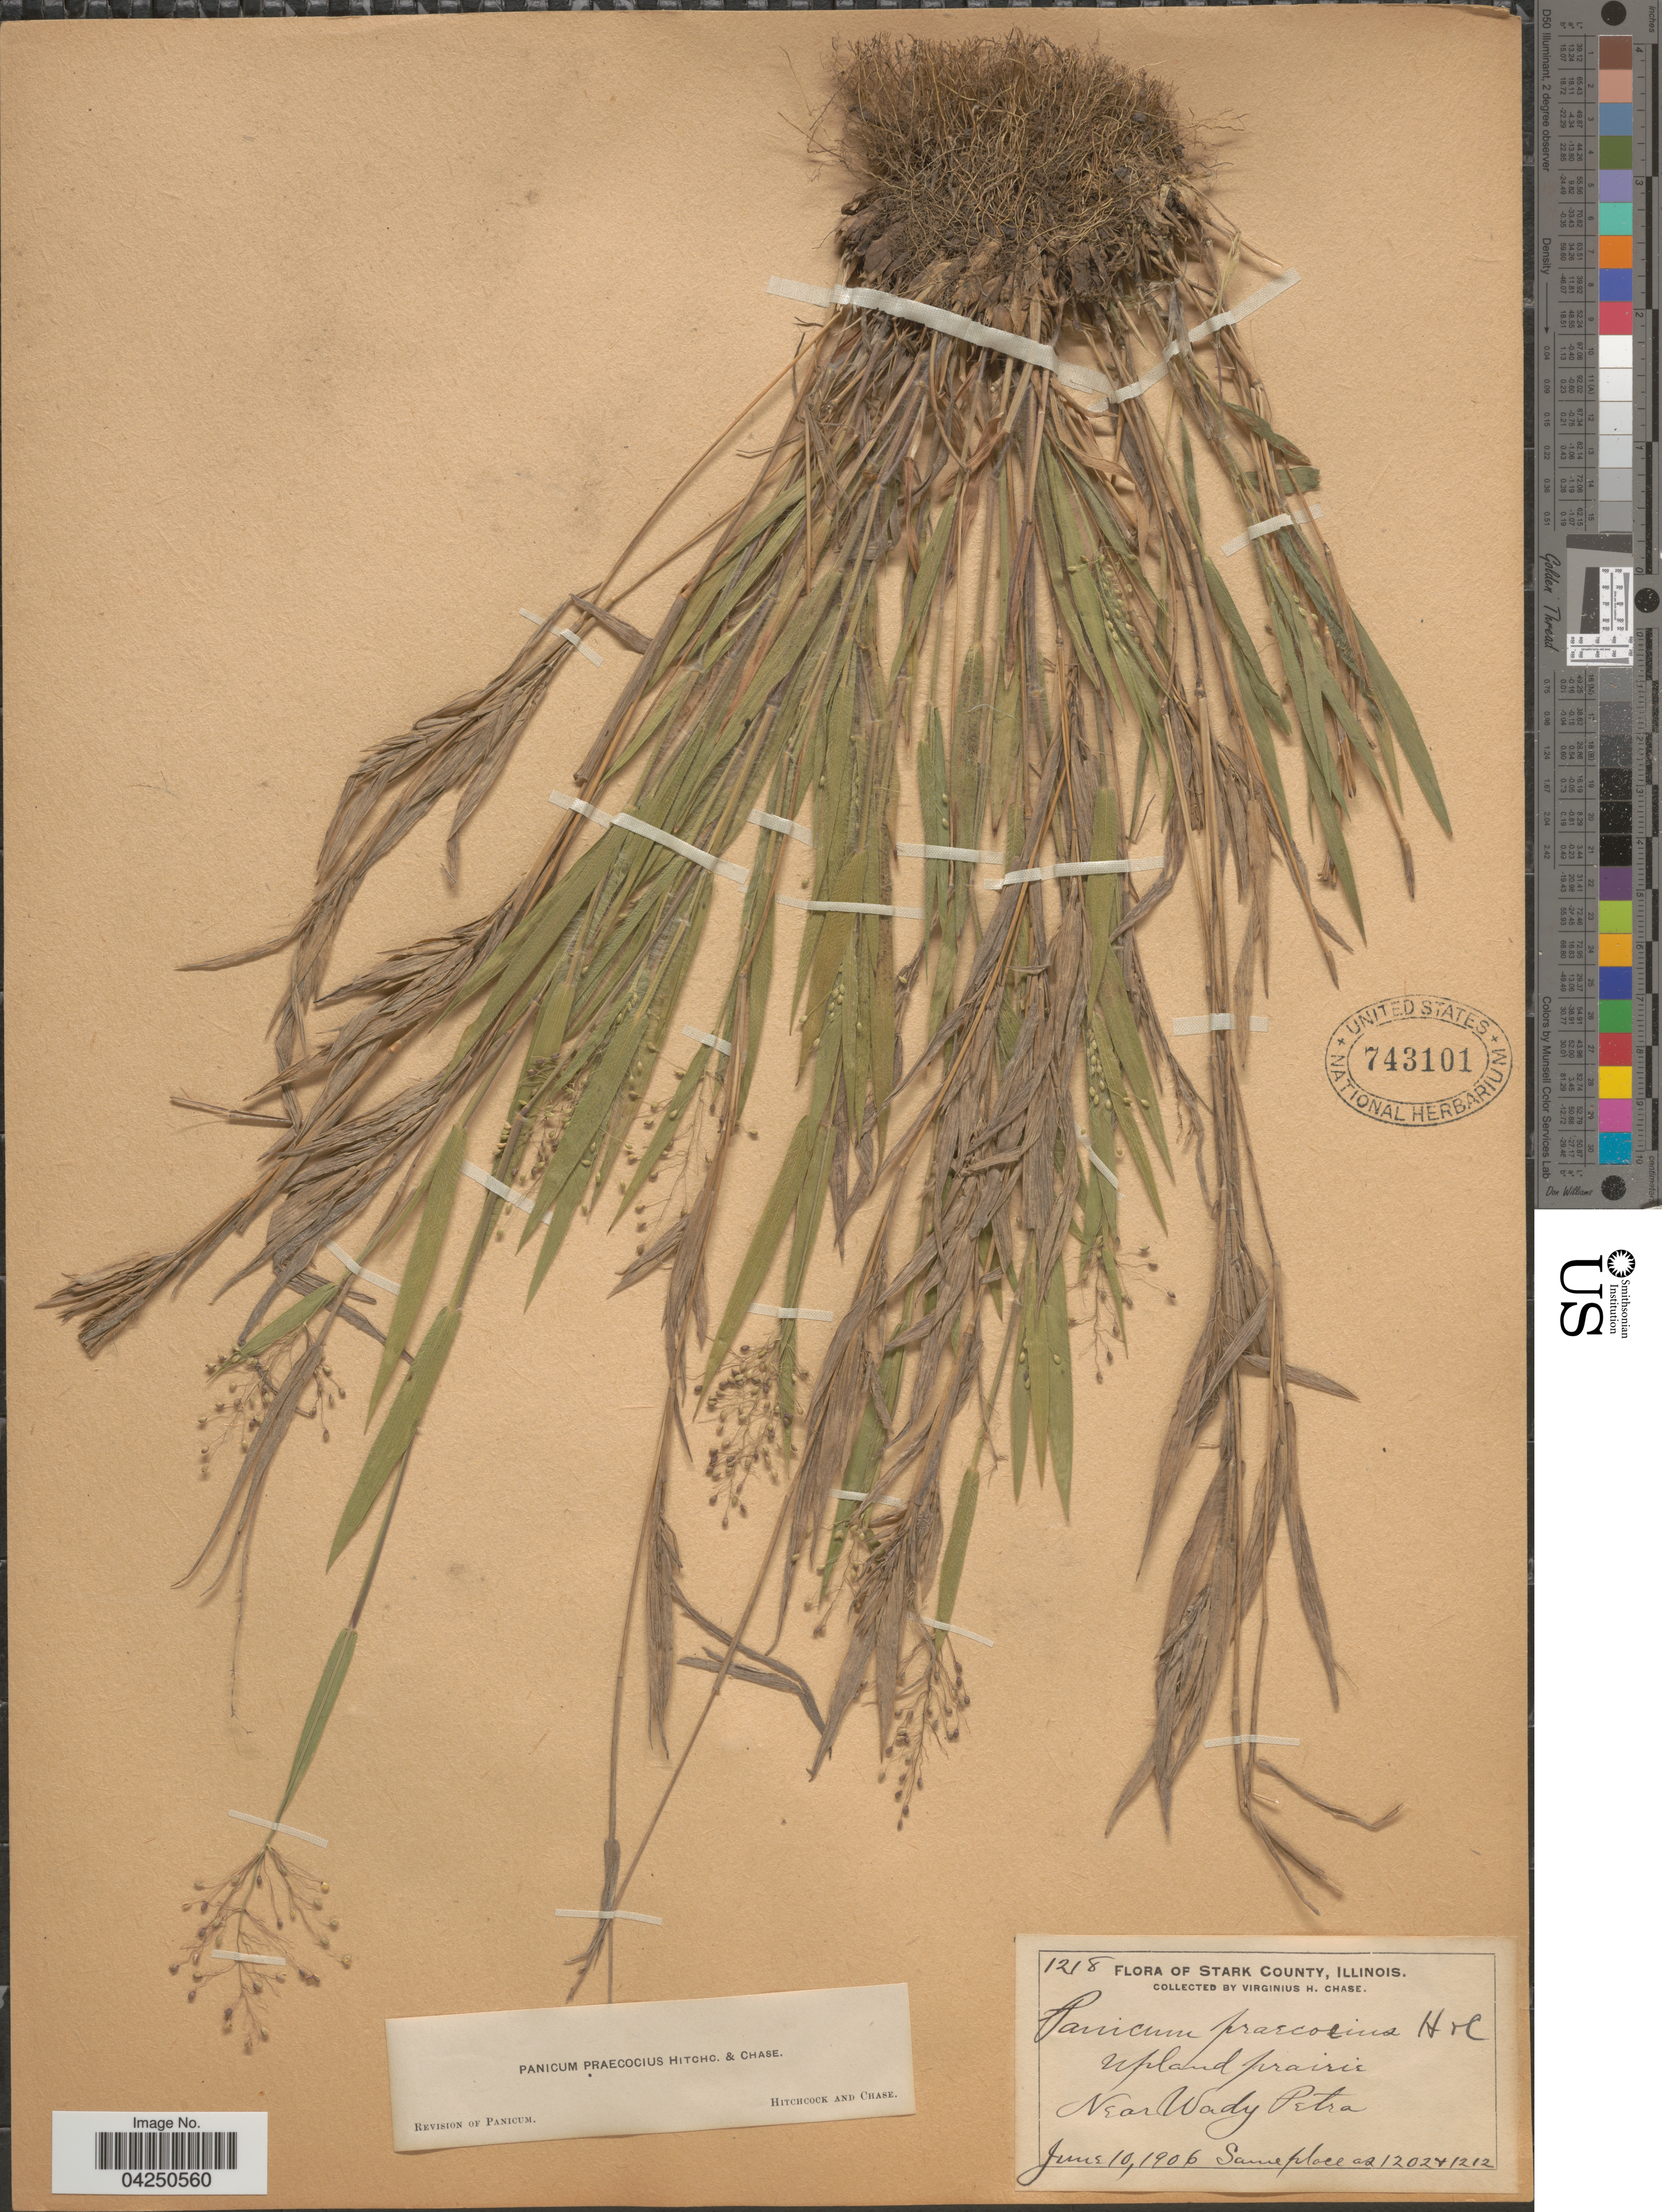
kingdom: Plantae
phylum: Tracheophyta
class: Liliopsida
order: Poales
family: Poaceae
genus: Dichanthelium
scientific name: Dichanthelium acuminatum var. acuminatum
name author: (Sw.) Gould & C.A. Clark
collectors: V. H. Chase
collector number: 1218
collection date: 1906-06-10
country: United States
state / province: Illinois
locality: Stark County. Upland prairie. Near Wady Petra. Same place as 1202 & 1212 [unsure placement]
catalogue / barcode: US 743101